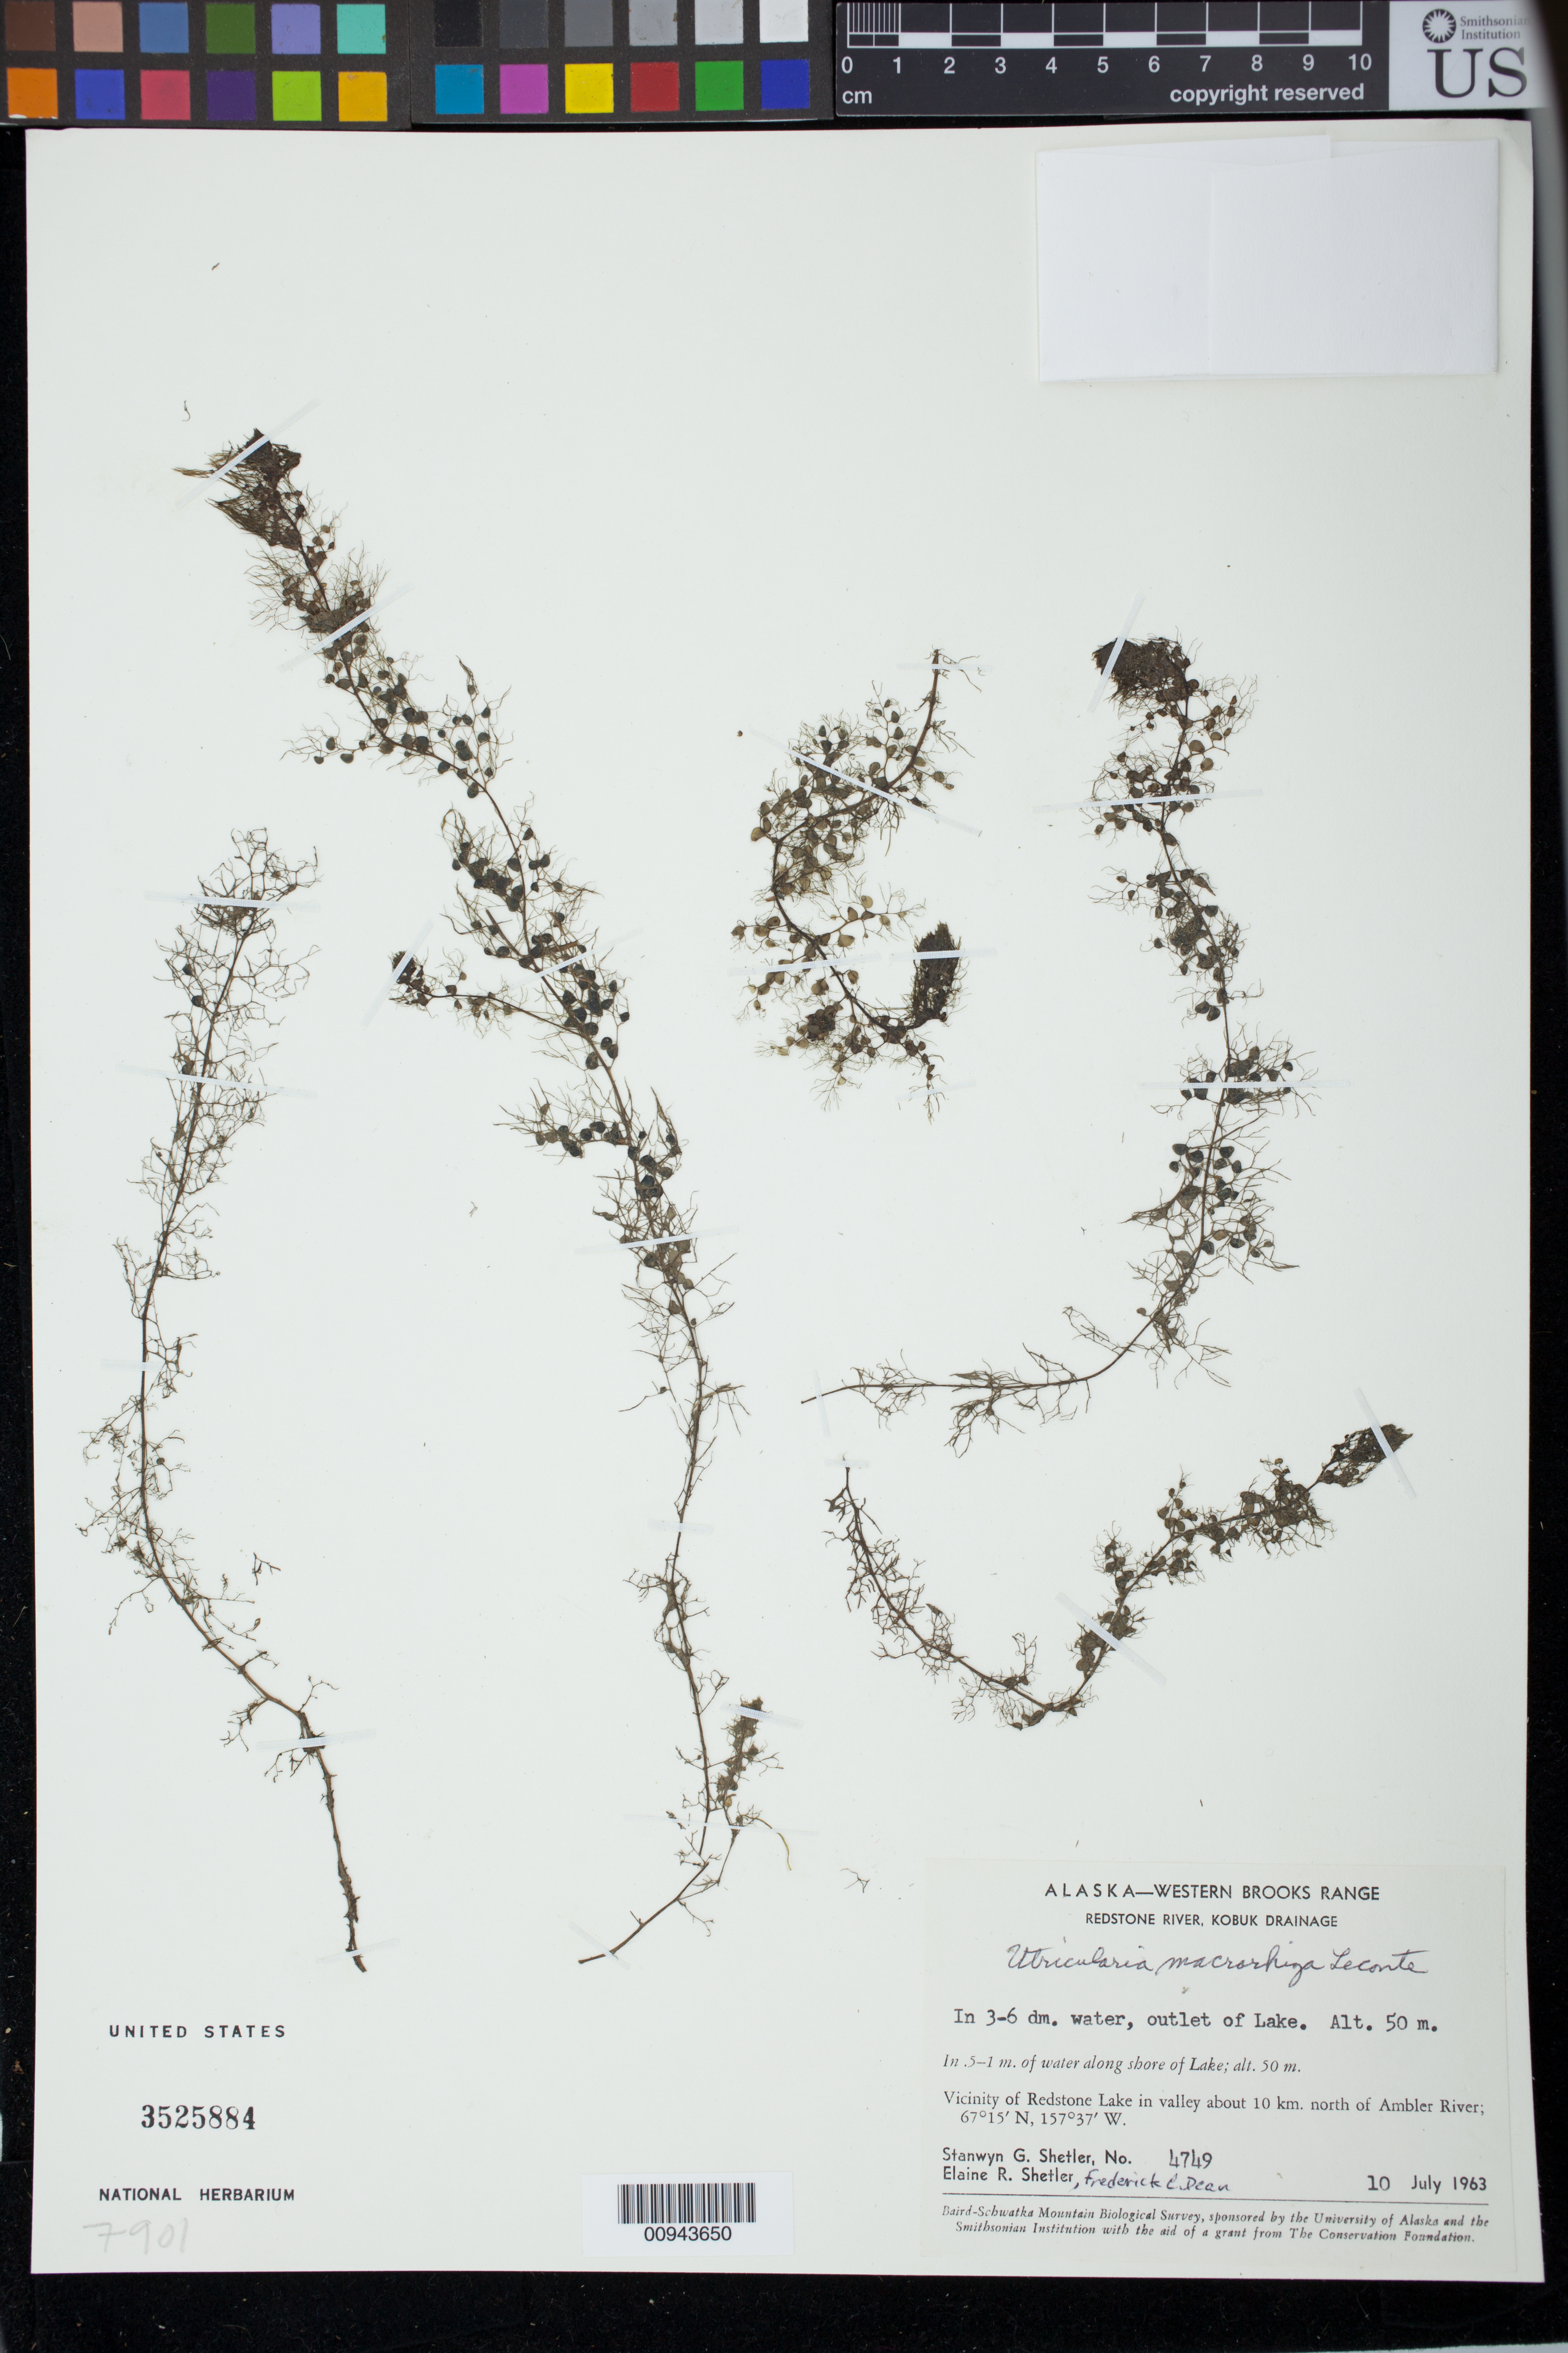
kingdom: Plantae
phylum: Tracheophyta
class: Magnoliopsida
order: Lamiales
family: Lentibulariaceae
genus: Utricularia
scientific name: Utricularia macrorhiza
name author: Leconte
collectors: S. Shetler, E. R. Shetler & F. C. Dean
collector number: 4749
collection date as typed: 10 Jul 1963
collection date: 1963-07-10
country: United States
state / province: Alaska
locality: Vicinity of Redstone Lake in valley about 10 km. north of Ambler River. Western Brooks Range, Redstone River, Kobuk Drainage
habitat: In 0.5-1 m of water along shore of Lake. In 3-6 dm. water, outlet of Lake.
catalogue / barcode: US 3525884